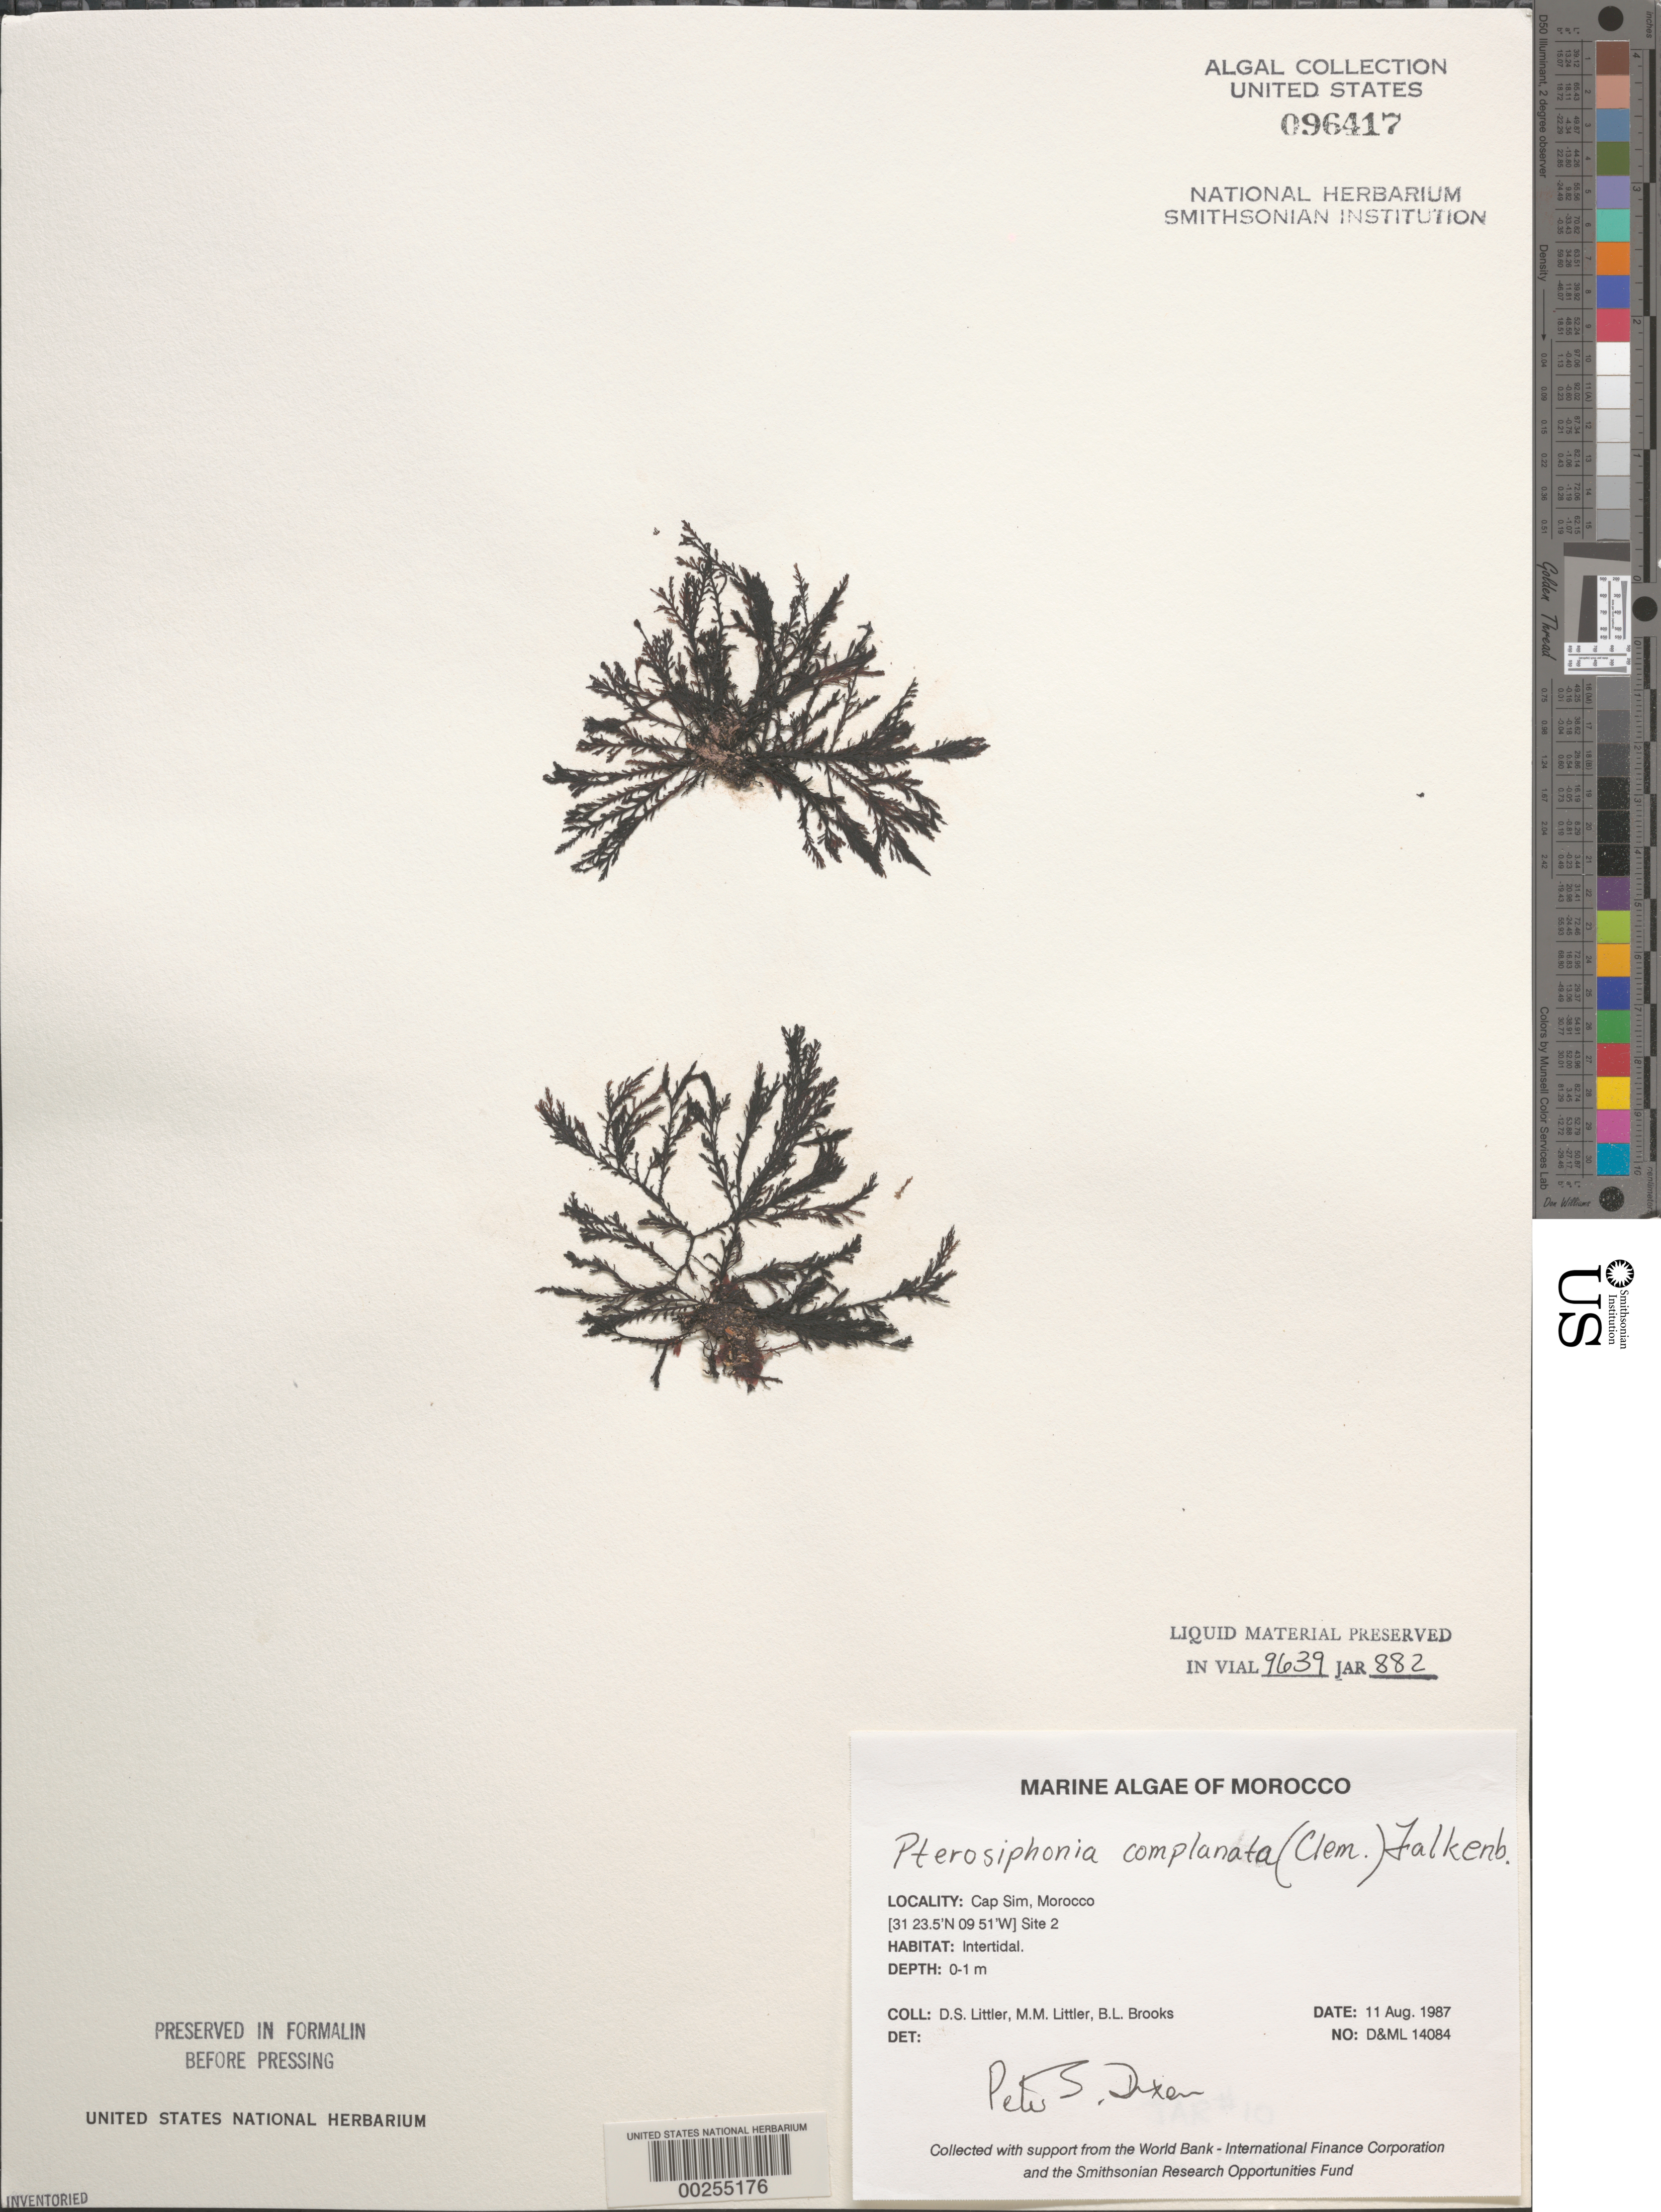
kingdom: Plantae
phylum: Rhodophyta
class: Florideophyceae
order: Ceramiales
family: Rhodomelaceae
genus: Pterosiphonia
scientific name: Pterosiphonia complanata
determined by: Dixon, P. S.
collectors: D. S. Littler, M. M. Littler & B. Brooks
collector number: D&ML 14084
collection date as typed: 11 Aug 1987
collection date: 1987-08-11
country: Morocco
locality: Cap Sim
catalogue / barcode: US 96417